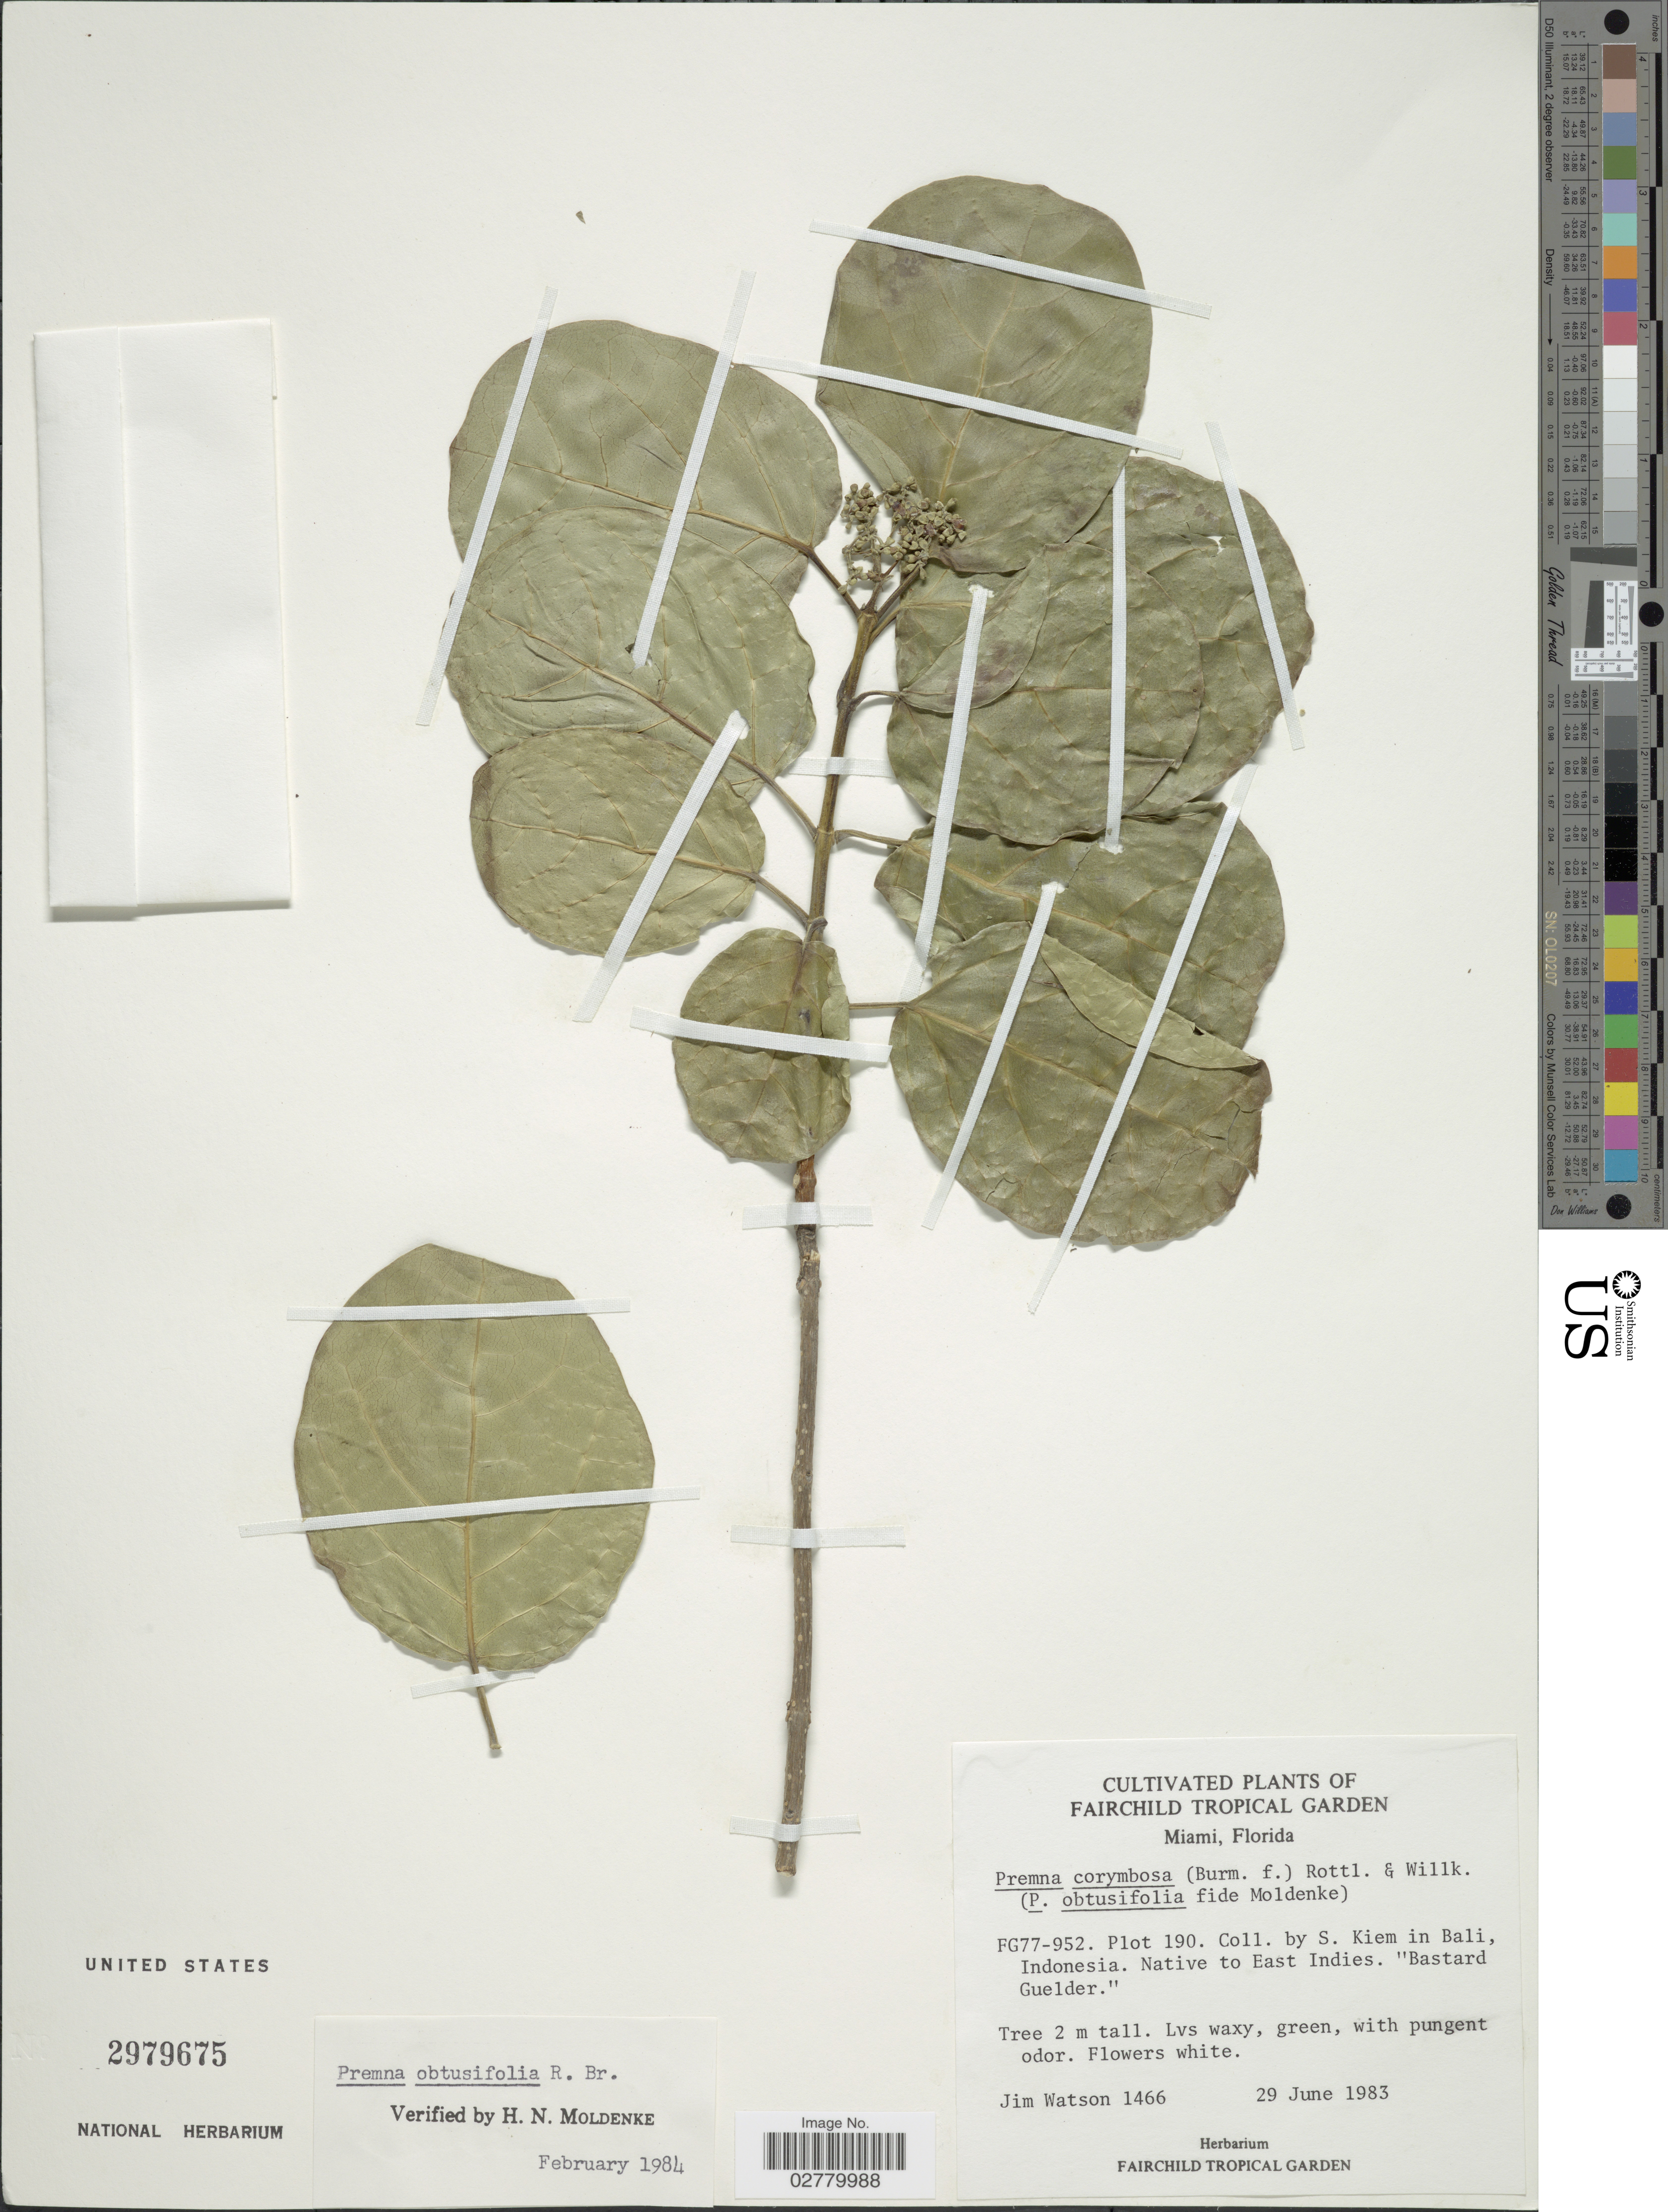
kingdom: Plantae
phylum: Tracheophyta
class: Magnoliopsida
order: Lamiales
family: Lamiaceae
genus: Premna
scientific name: Premna obtusifolia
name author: R. Br.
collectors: J. B. Watson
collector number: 1466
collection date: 1983-06-29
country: United States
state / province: Florida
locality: Fairchild Tropical Garden. Miami. FG77-952. Plot 190.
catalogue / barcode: US 2979675